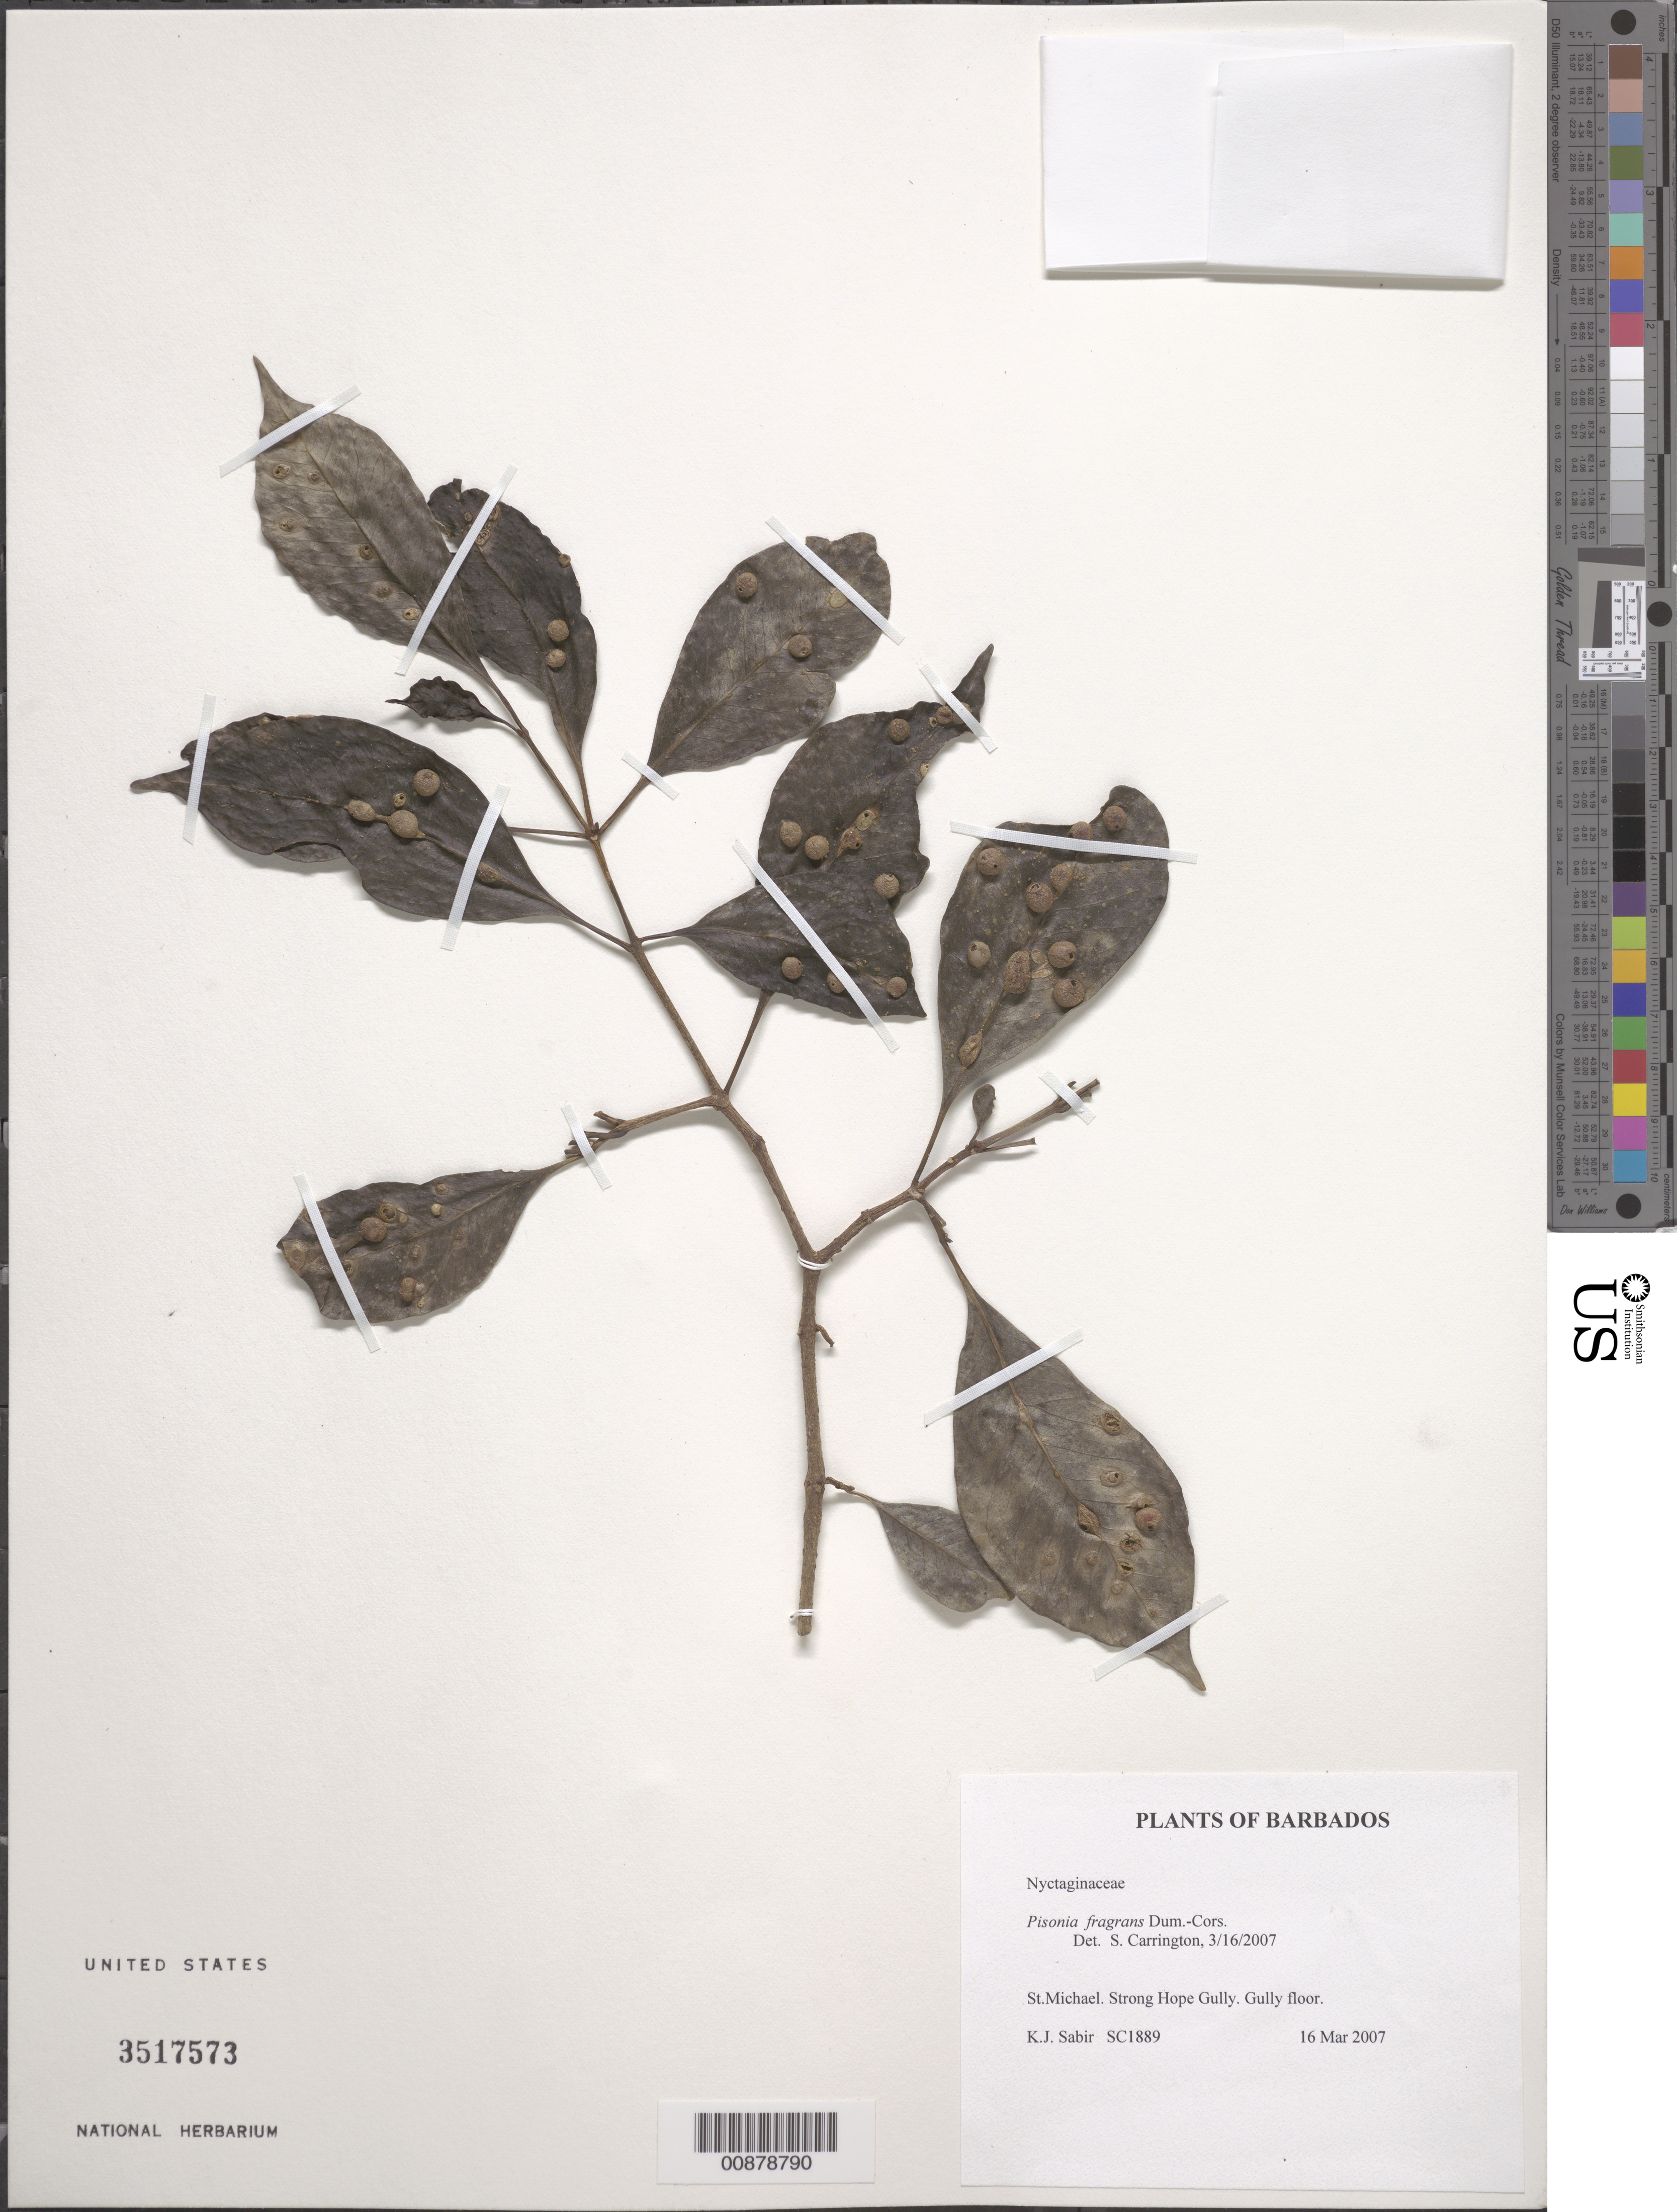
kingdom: Plantae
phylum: Tracheophyta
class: Magnoliopsida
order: Caryophyllales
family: Nyctaginaceae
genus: Guapira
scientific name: Guapira fragrans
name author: (Dum. Cours.) Little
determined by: Strong, Mark T., (BOT), Smithsonian Institution - National Museum of Natural History (UNITED STATES)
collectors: K. Sabir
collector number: SC 1889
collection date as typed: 16 Mar 2007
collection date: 2007-03-16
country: Barbados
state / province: Saint Michael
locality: Strong Hope Gully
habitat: Gully floor.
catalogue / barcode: US 3517573